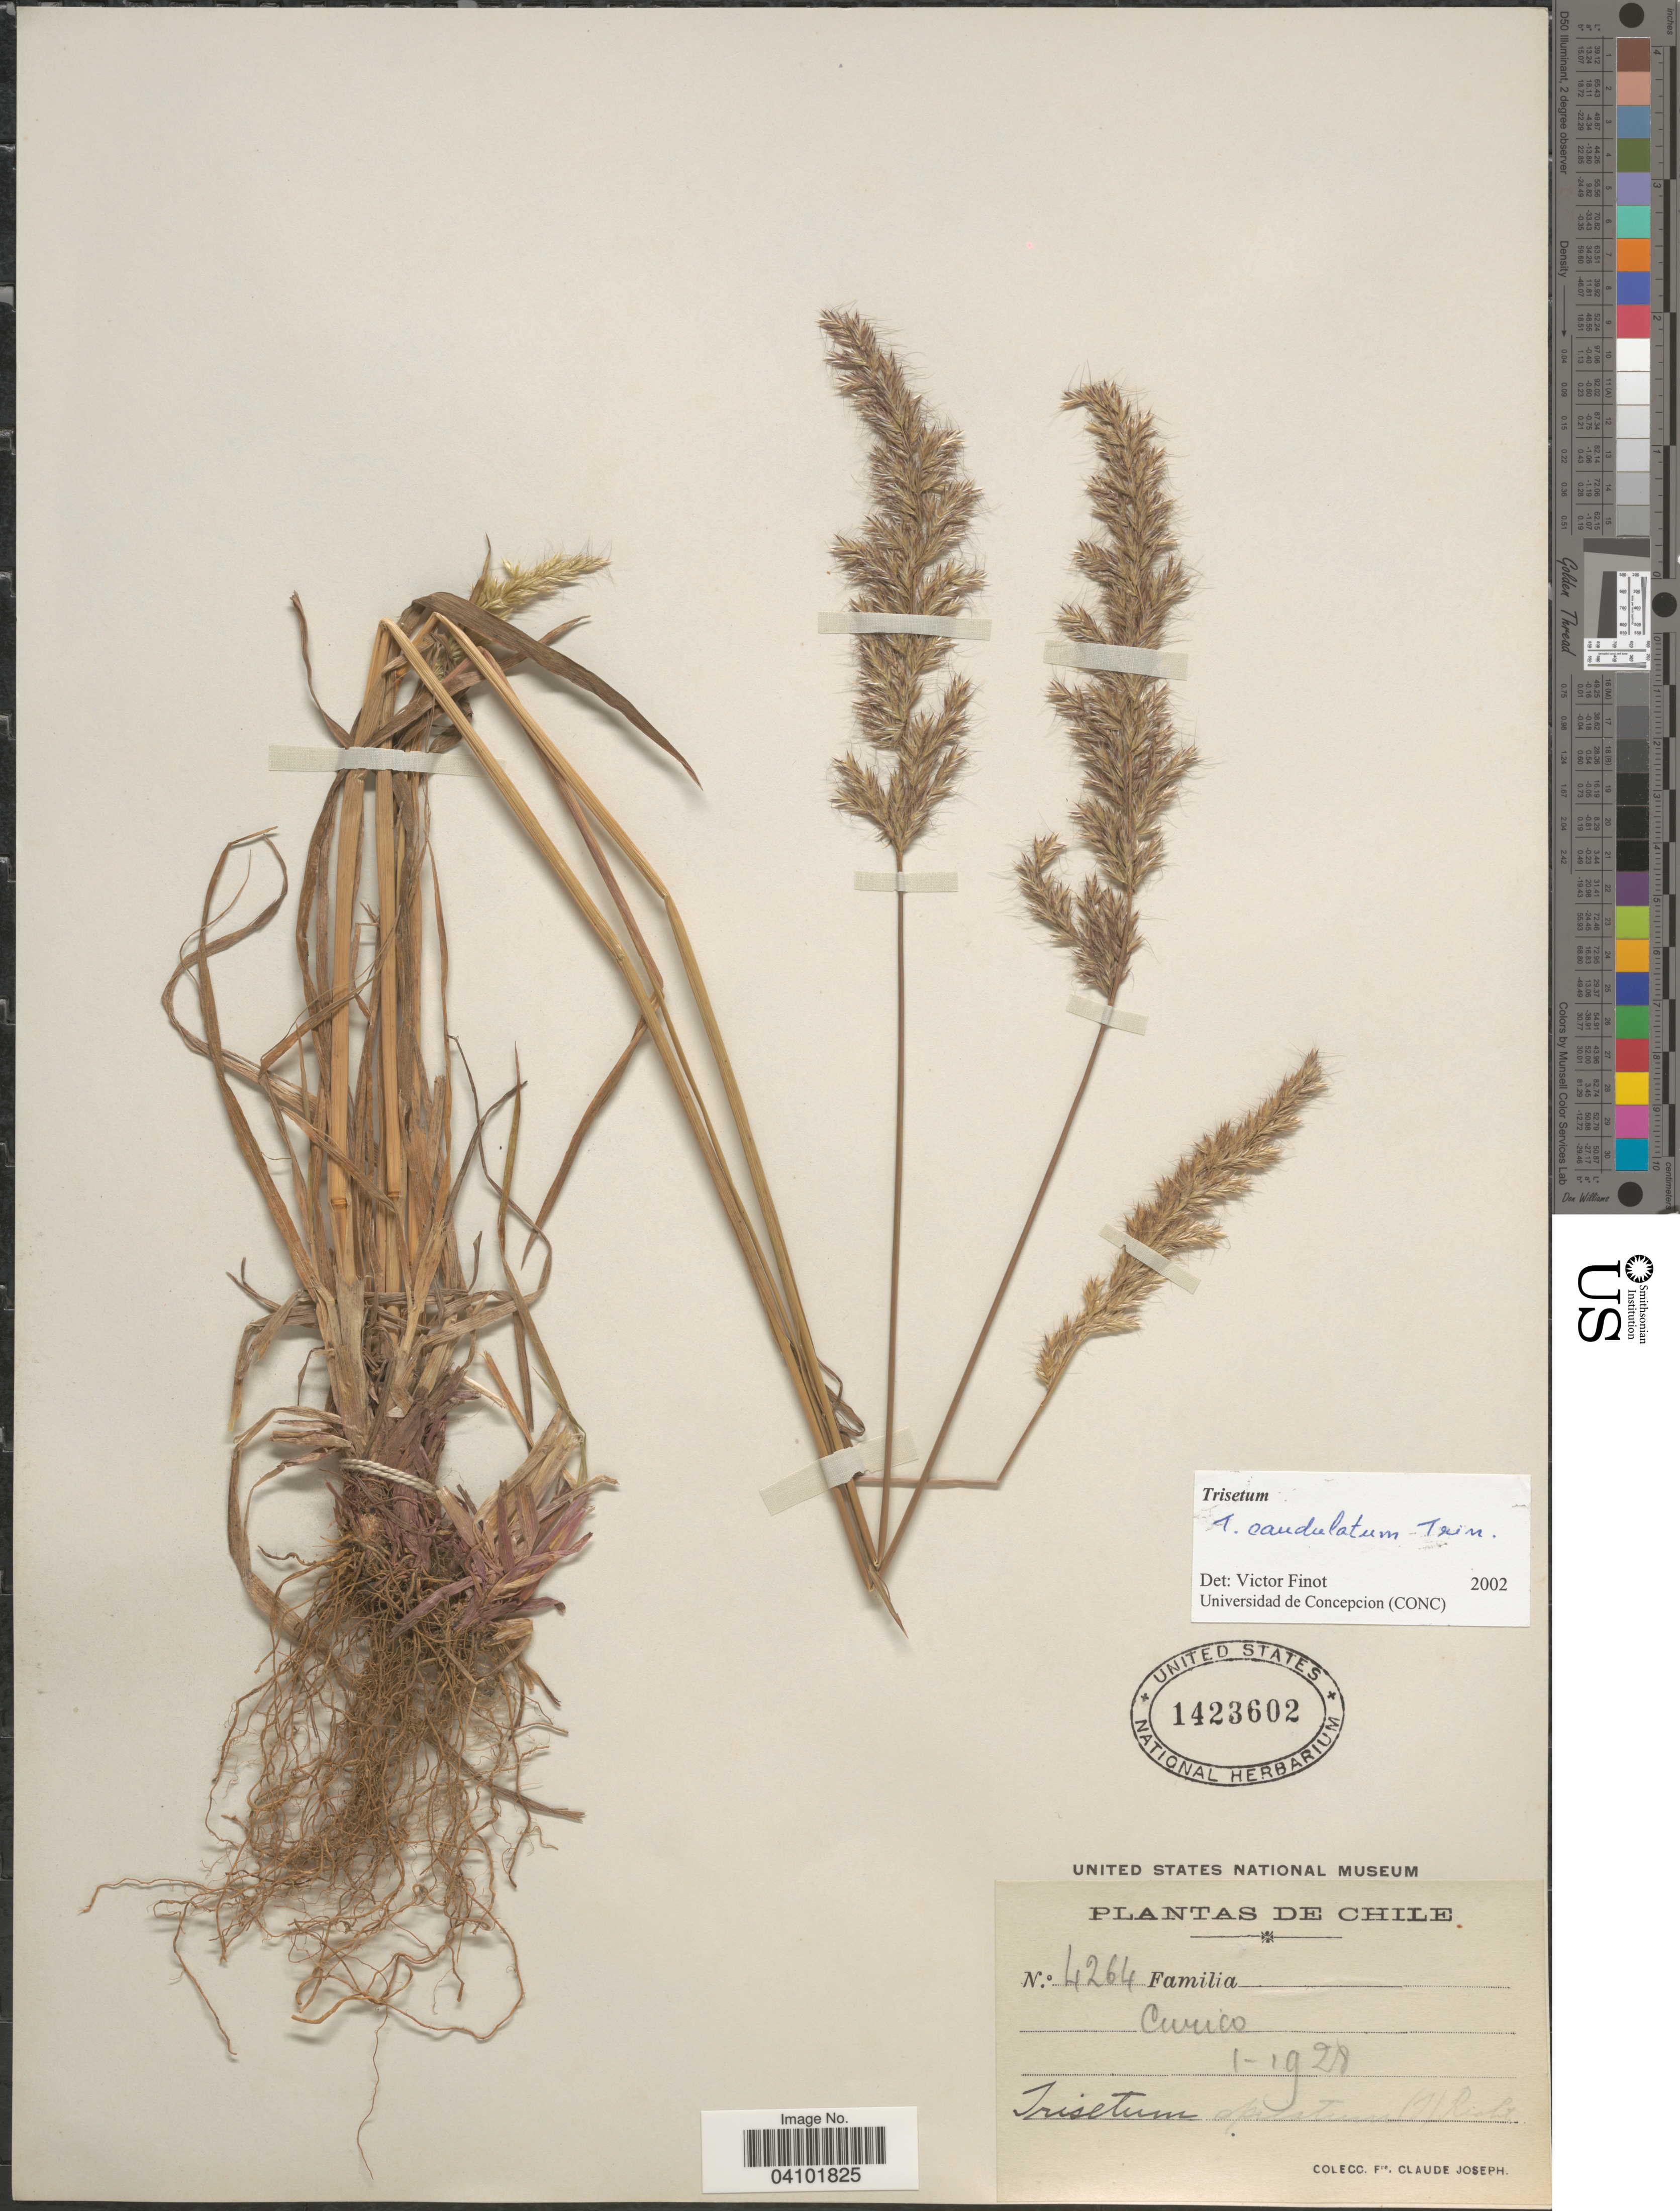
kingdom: Plantae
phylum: Tracheophyta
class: Liliopsida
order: Poales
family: Poaceae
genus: Koeleria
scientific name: Koeleria caudulata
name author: (Trin.) Griseb.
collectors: Bro. Claude-Joseph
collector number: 4264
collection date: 1928-01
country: Chile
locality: Curico.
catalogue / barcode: US 1423602